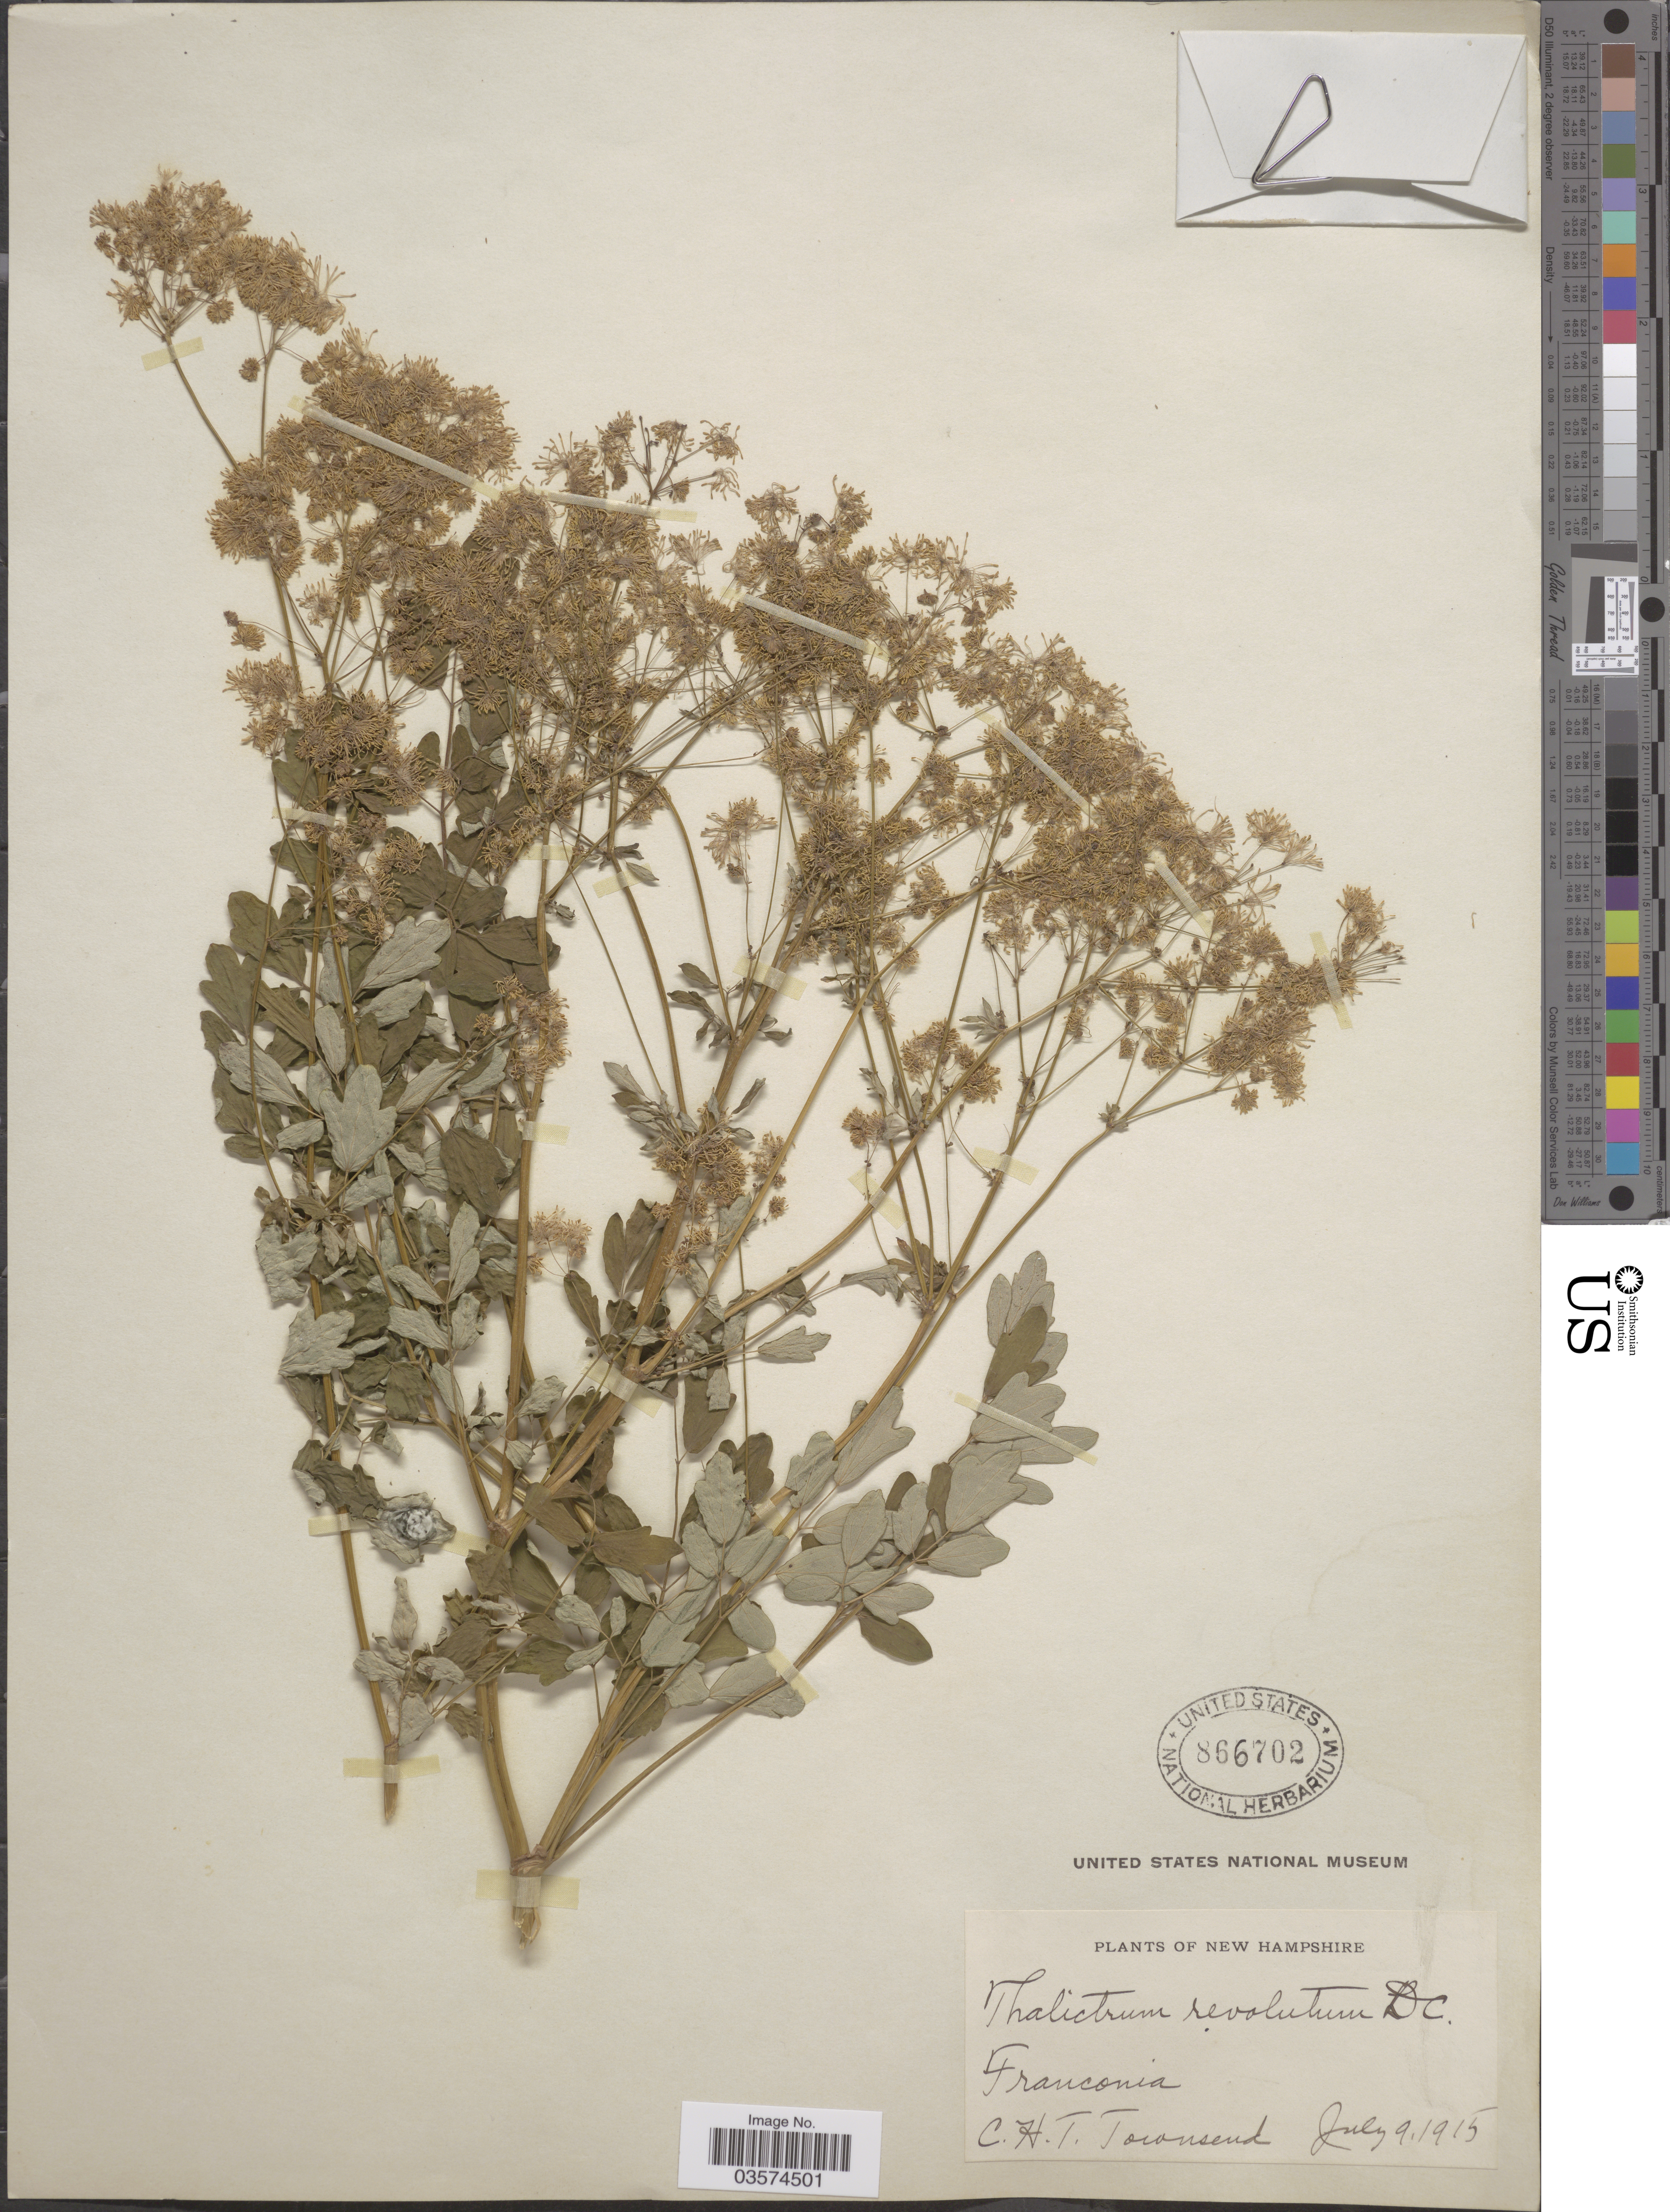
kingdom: Plantae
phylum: Tracheophyta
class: Magnoliopsida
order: Ranunculales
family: Ranunculaceae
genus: Thalictrum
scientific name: Thalictrum amphibolum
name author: Greene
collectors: C. H. T. Townsend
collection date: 1915-07-09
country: United States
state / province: New Hampshire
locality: Franconia.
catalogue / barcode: US 866702